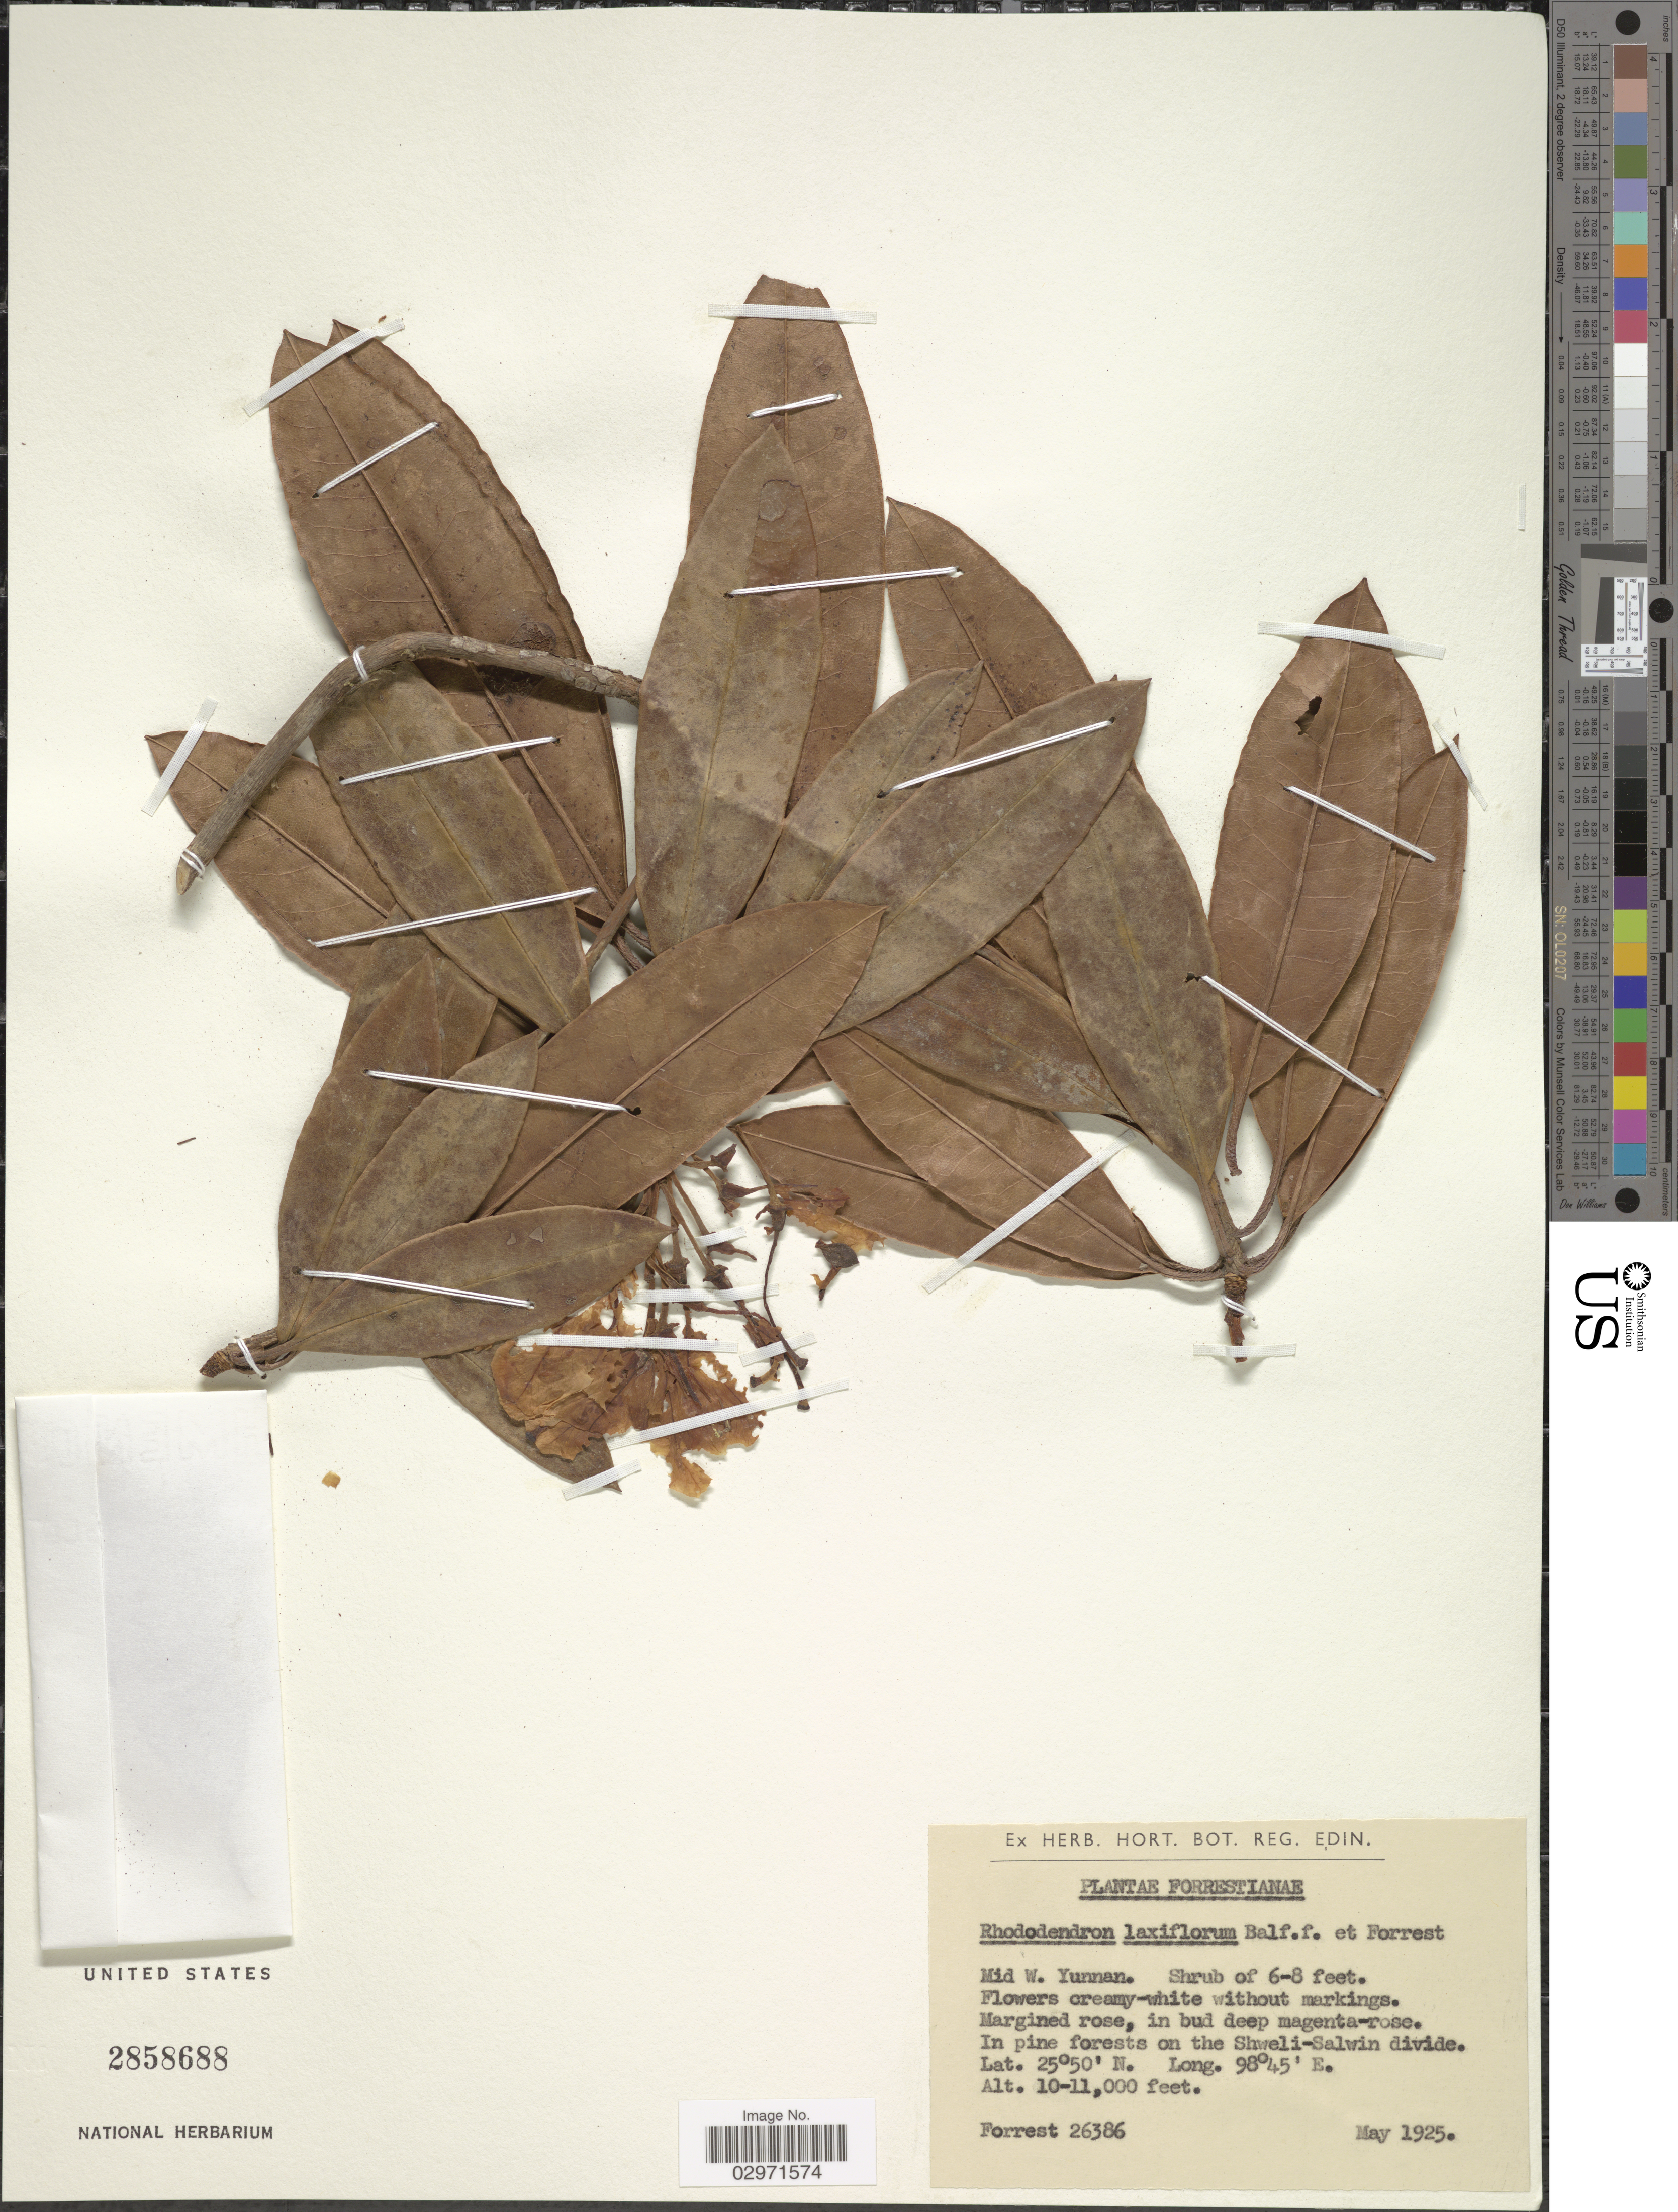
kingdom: Plantae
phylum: Tracheophyta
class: Magnoliopsida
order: Ericales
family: Ericaceae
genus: Rhododendron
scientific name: Rhododendron laxiflorum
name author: Balf. f. & Forrest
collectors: -. Forrest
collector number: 26386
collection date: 1925-05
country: China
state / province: Yunnan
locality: Mid W. Yunnan. On the Shweli-Salwin divide.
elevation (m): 3048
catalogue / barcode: US 2858688